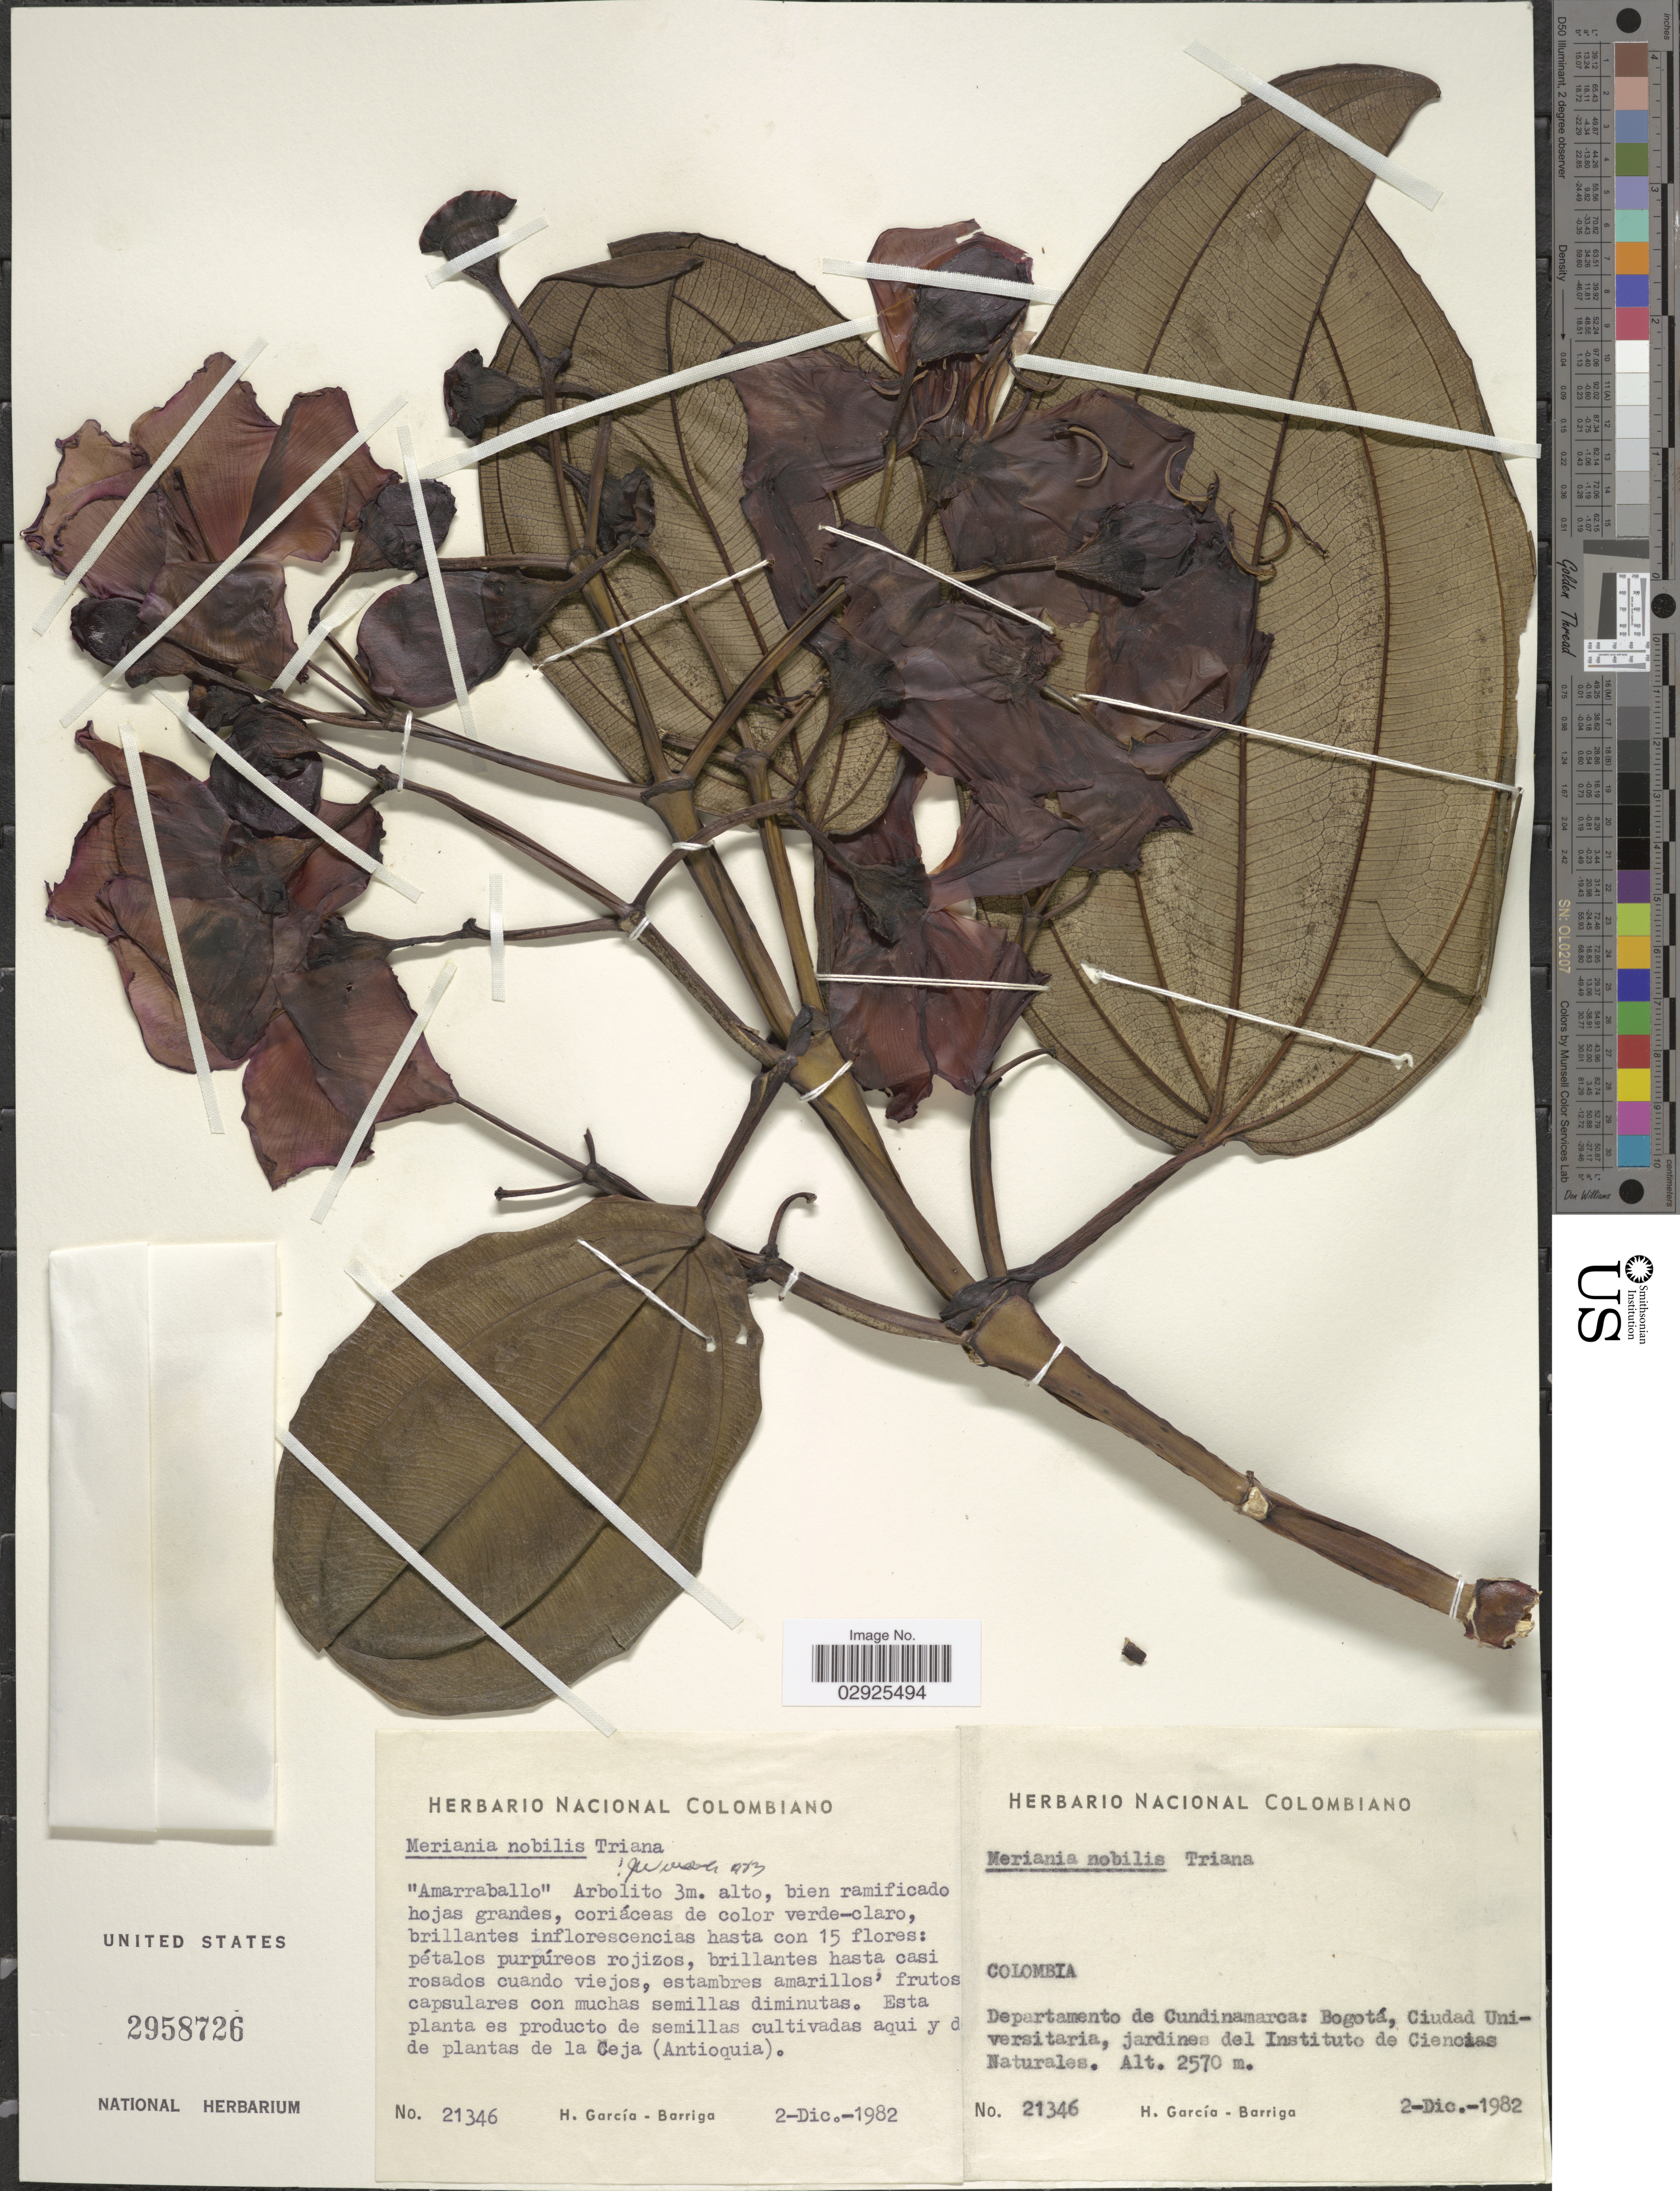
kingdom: Plantae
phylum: Tracheophyta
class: Magnoliopsida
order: Myrtales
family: Melastomataceae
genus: Meriania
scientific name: Meriania nobilis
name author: Triana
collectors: H. García Barriga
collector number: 21346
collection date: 1982-12-02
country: Colombia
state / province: Cundinamarca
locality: Departamento de Cundinamarca: Bogotá, Ciudad Universitaria, jardines del Instituto de Ciencias Naturales.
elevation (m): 2570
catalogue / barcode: US 2958726